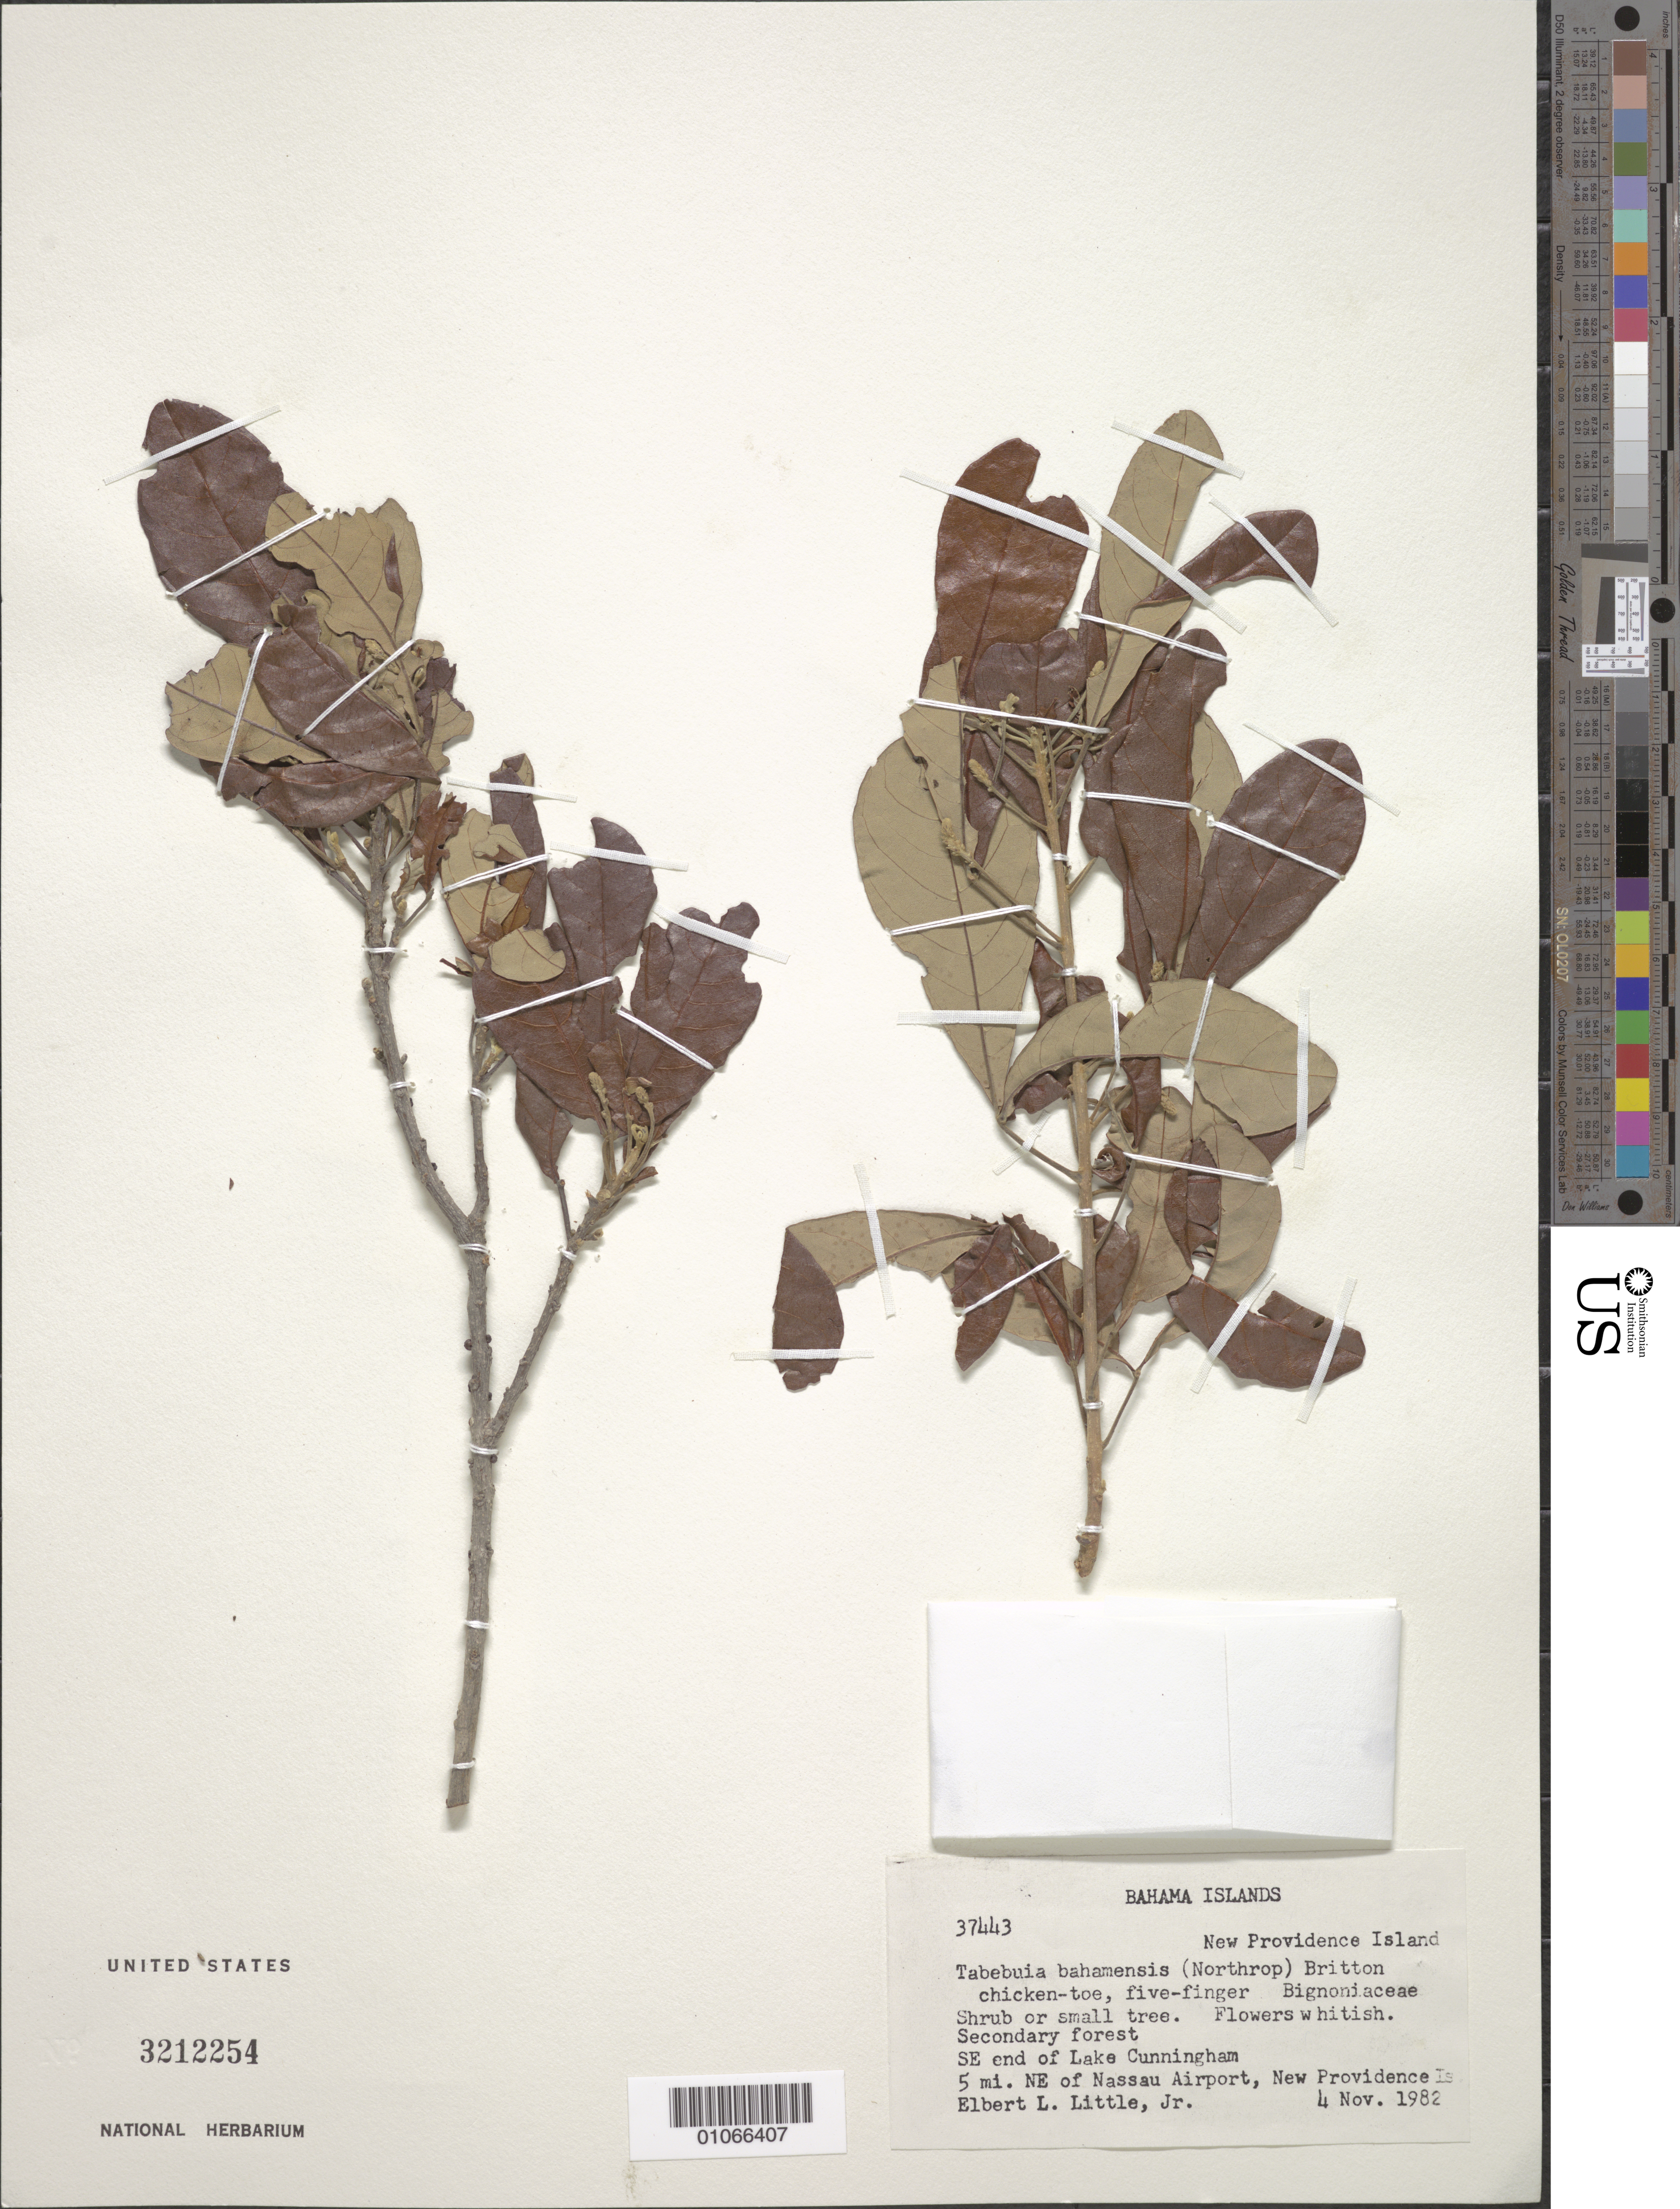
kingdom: Plantae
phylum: Tracheophyta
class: Magnoliopsida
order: Lamiales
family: Bignoniaceae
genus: Tabebuia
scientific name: Tabebuia bahamensis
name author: (Northr.) Britton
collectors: E. L. Little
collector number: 37443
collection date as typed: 04 Nov 1982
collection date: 1982-11-04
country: Bahamas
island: New Providence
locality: Southeast end of Lake Cunningham, 5 miles northeast of Nassau Airport, secondary forest.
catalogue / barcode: US 3212254